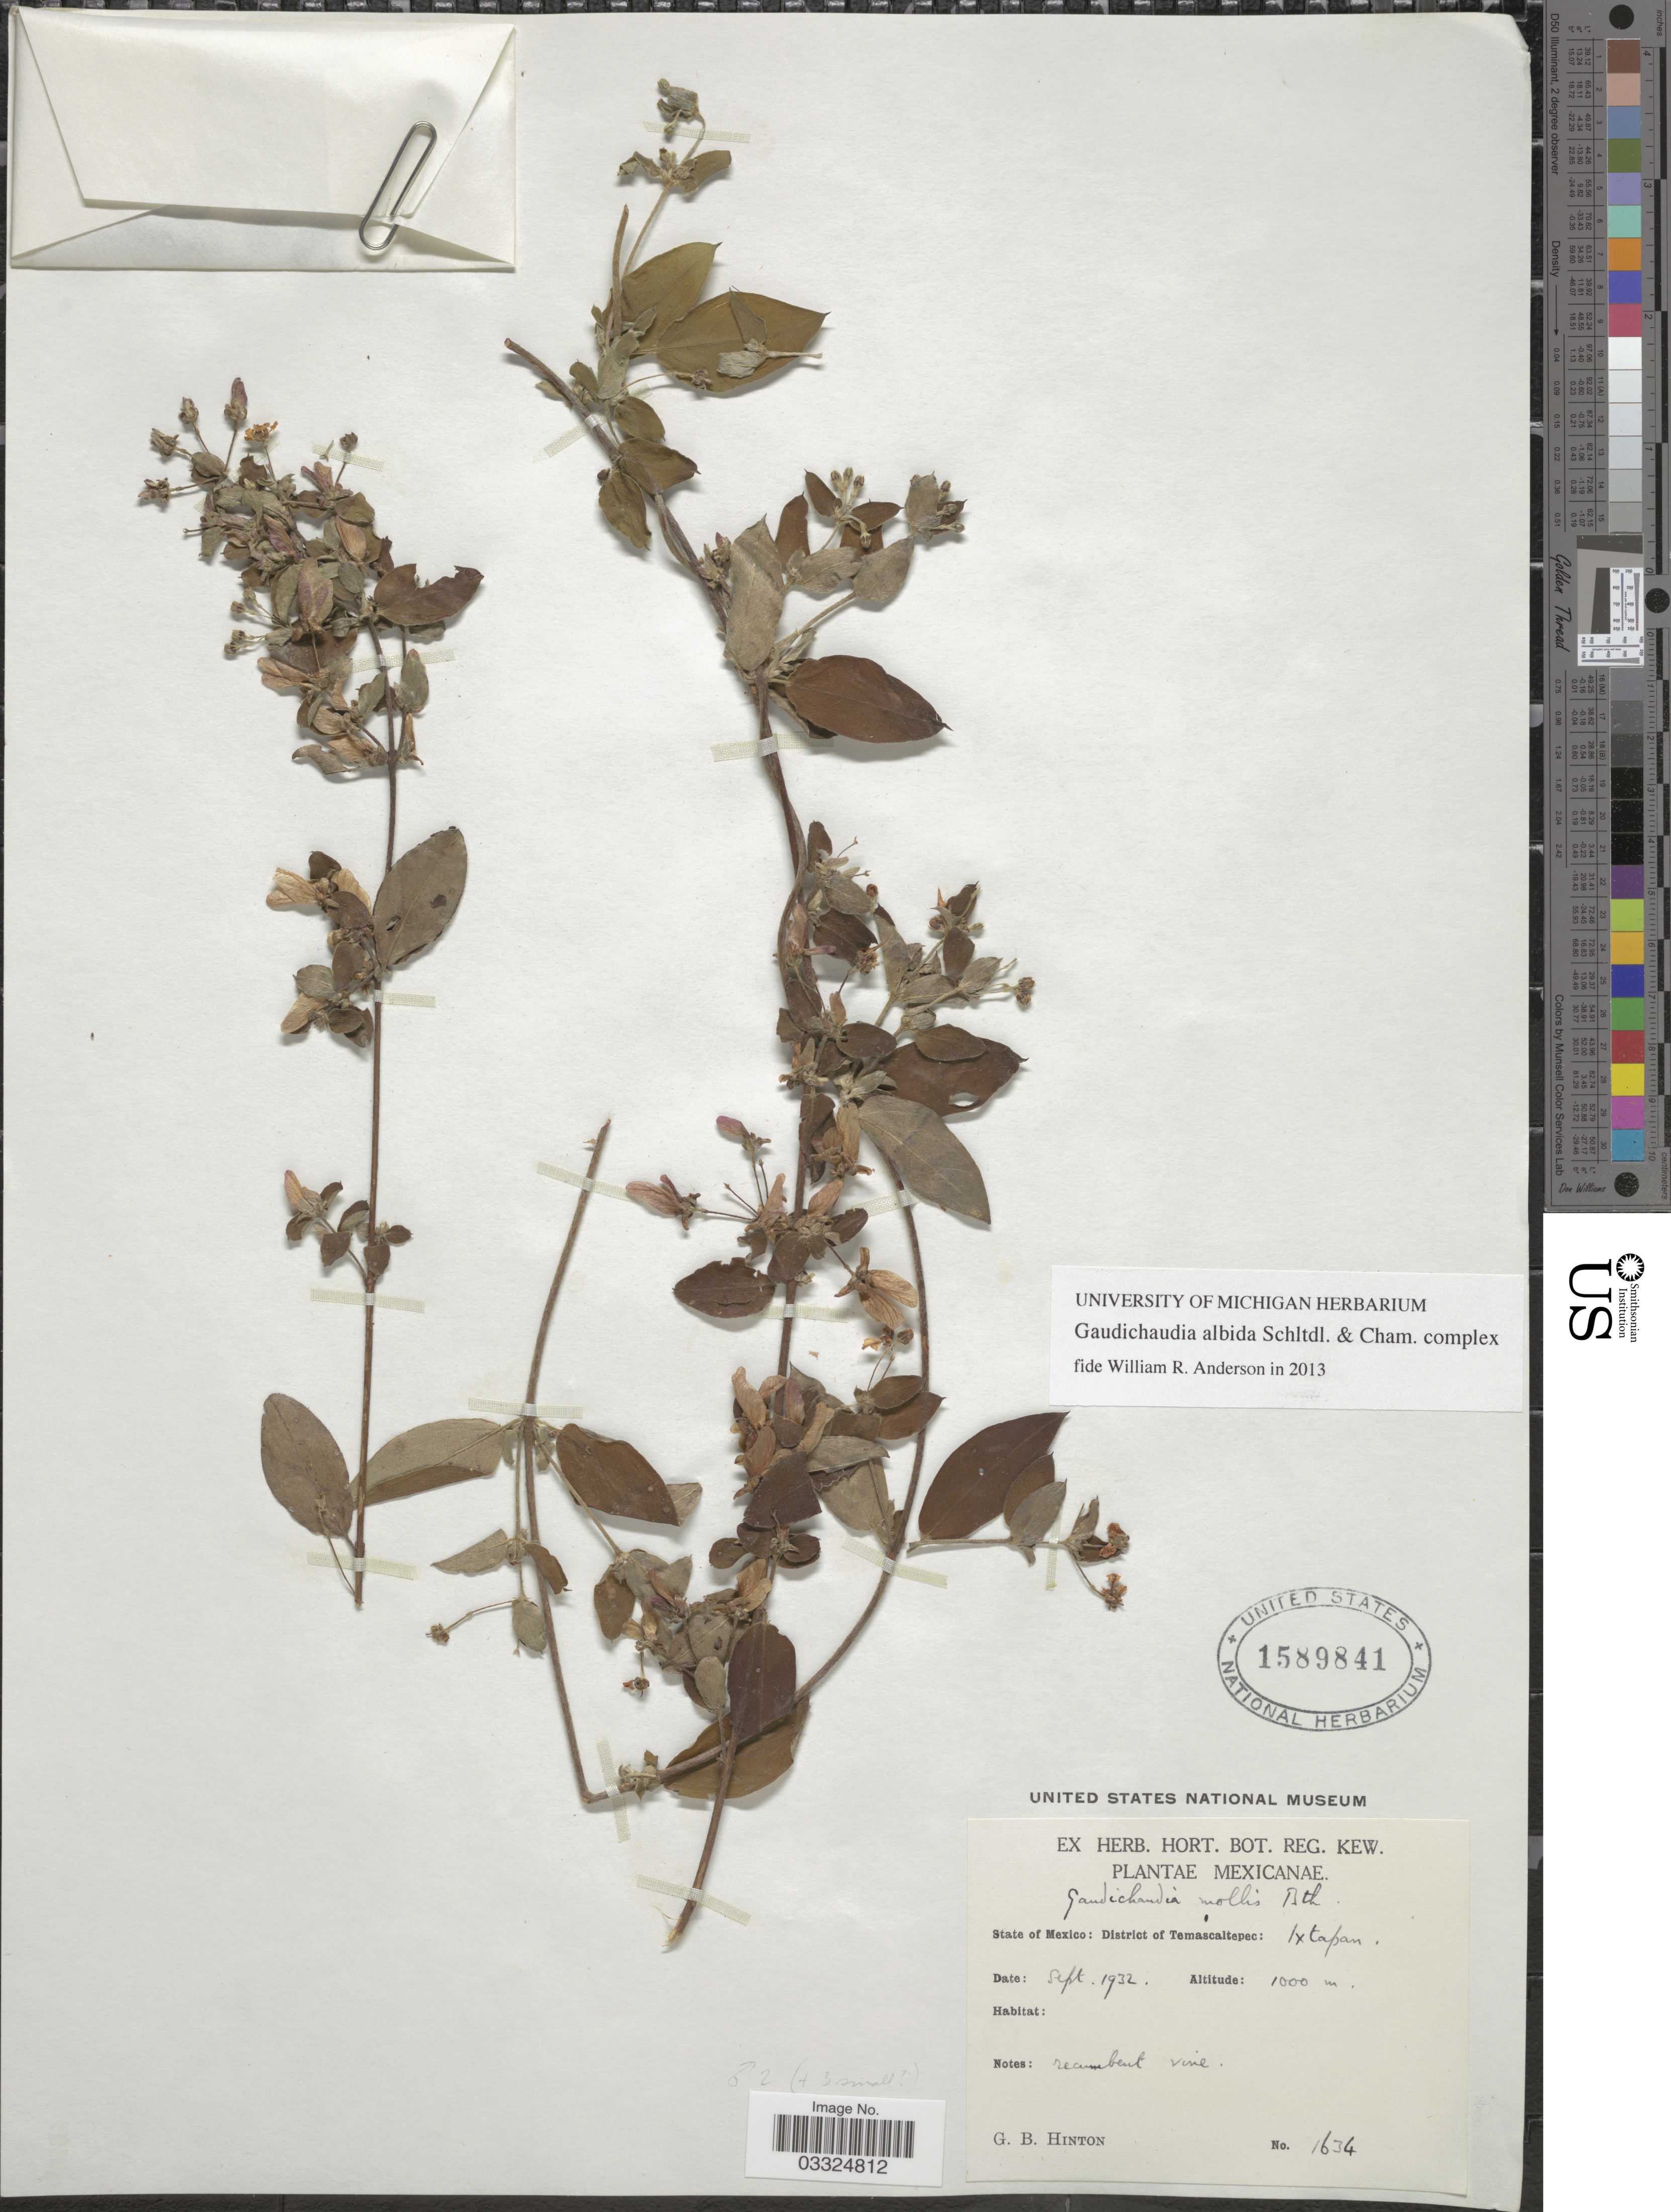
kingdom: Plantae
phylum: Tracheophyta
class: Magnoliopsida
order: Malpighiales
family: Malpighiaceae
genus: Gaudichaudia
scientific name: Gaudichaudia albida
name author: Schltdl. & Cham.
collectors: G. B. Hinton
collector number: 1634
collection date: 1932-09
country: Mexico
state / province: México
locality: District of Temascaltepec: Ixtapan.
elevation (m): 1000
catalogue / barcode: US 1589841